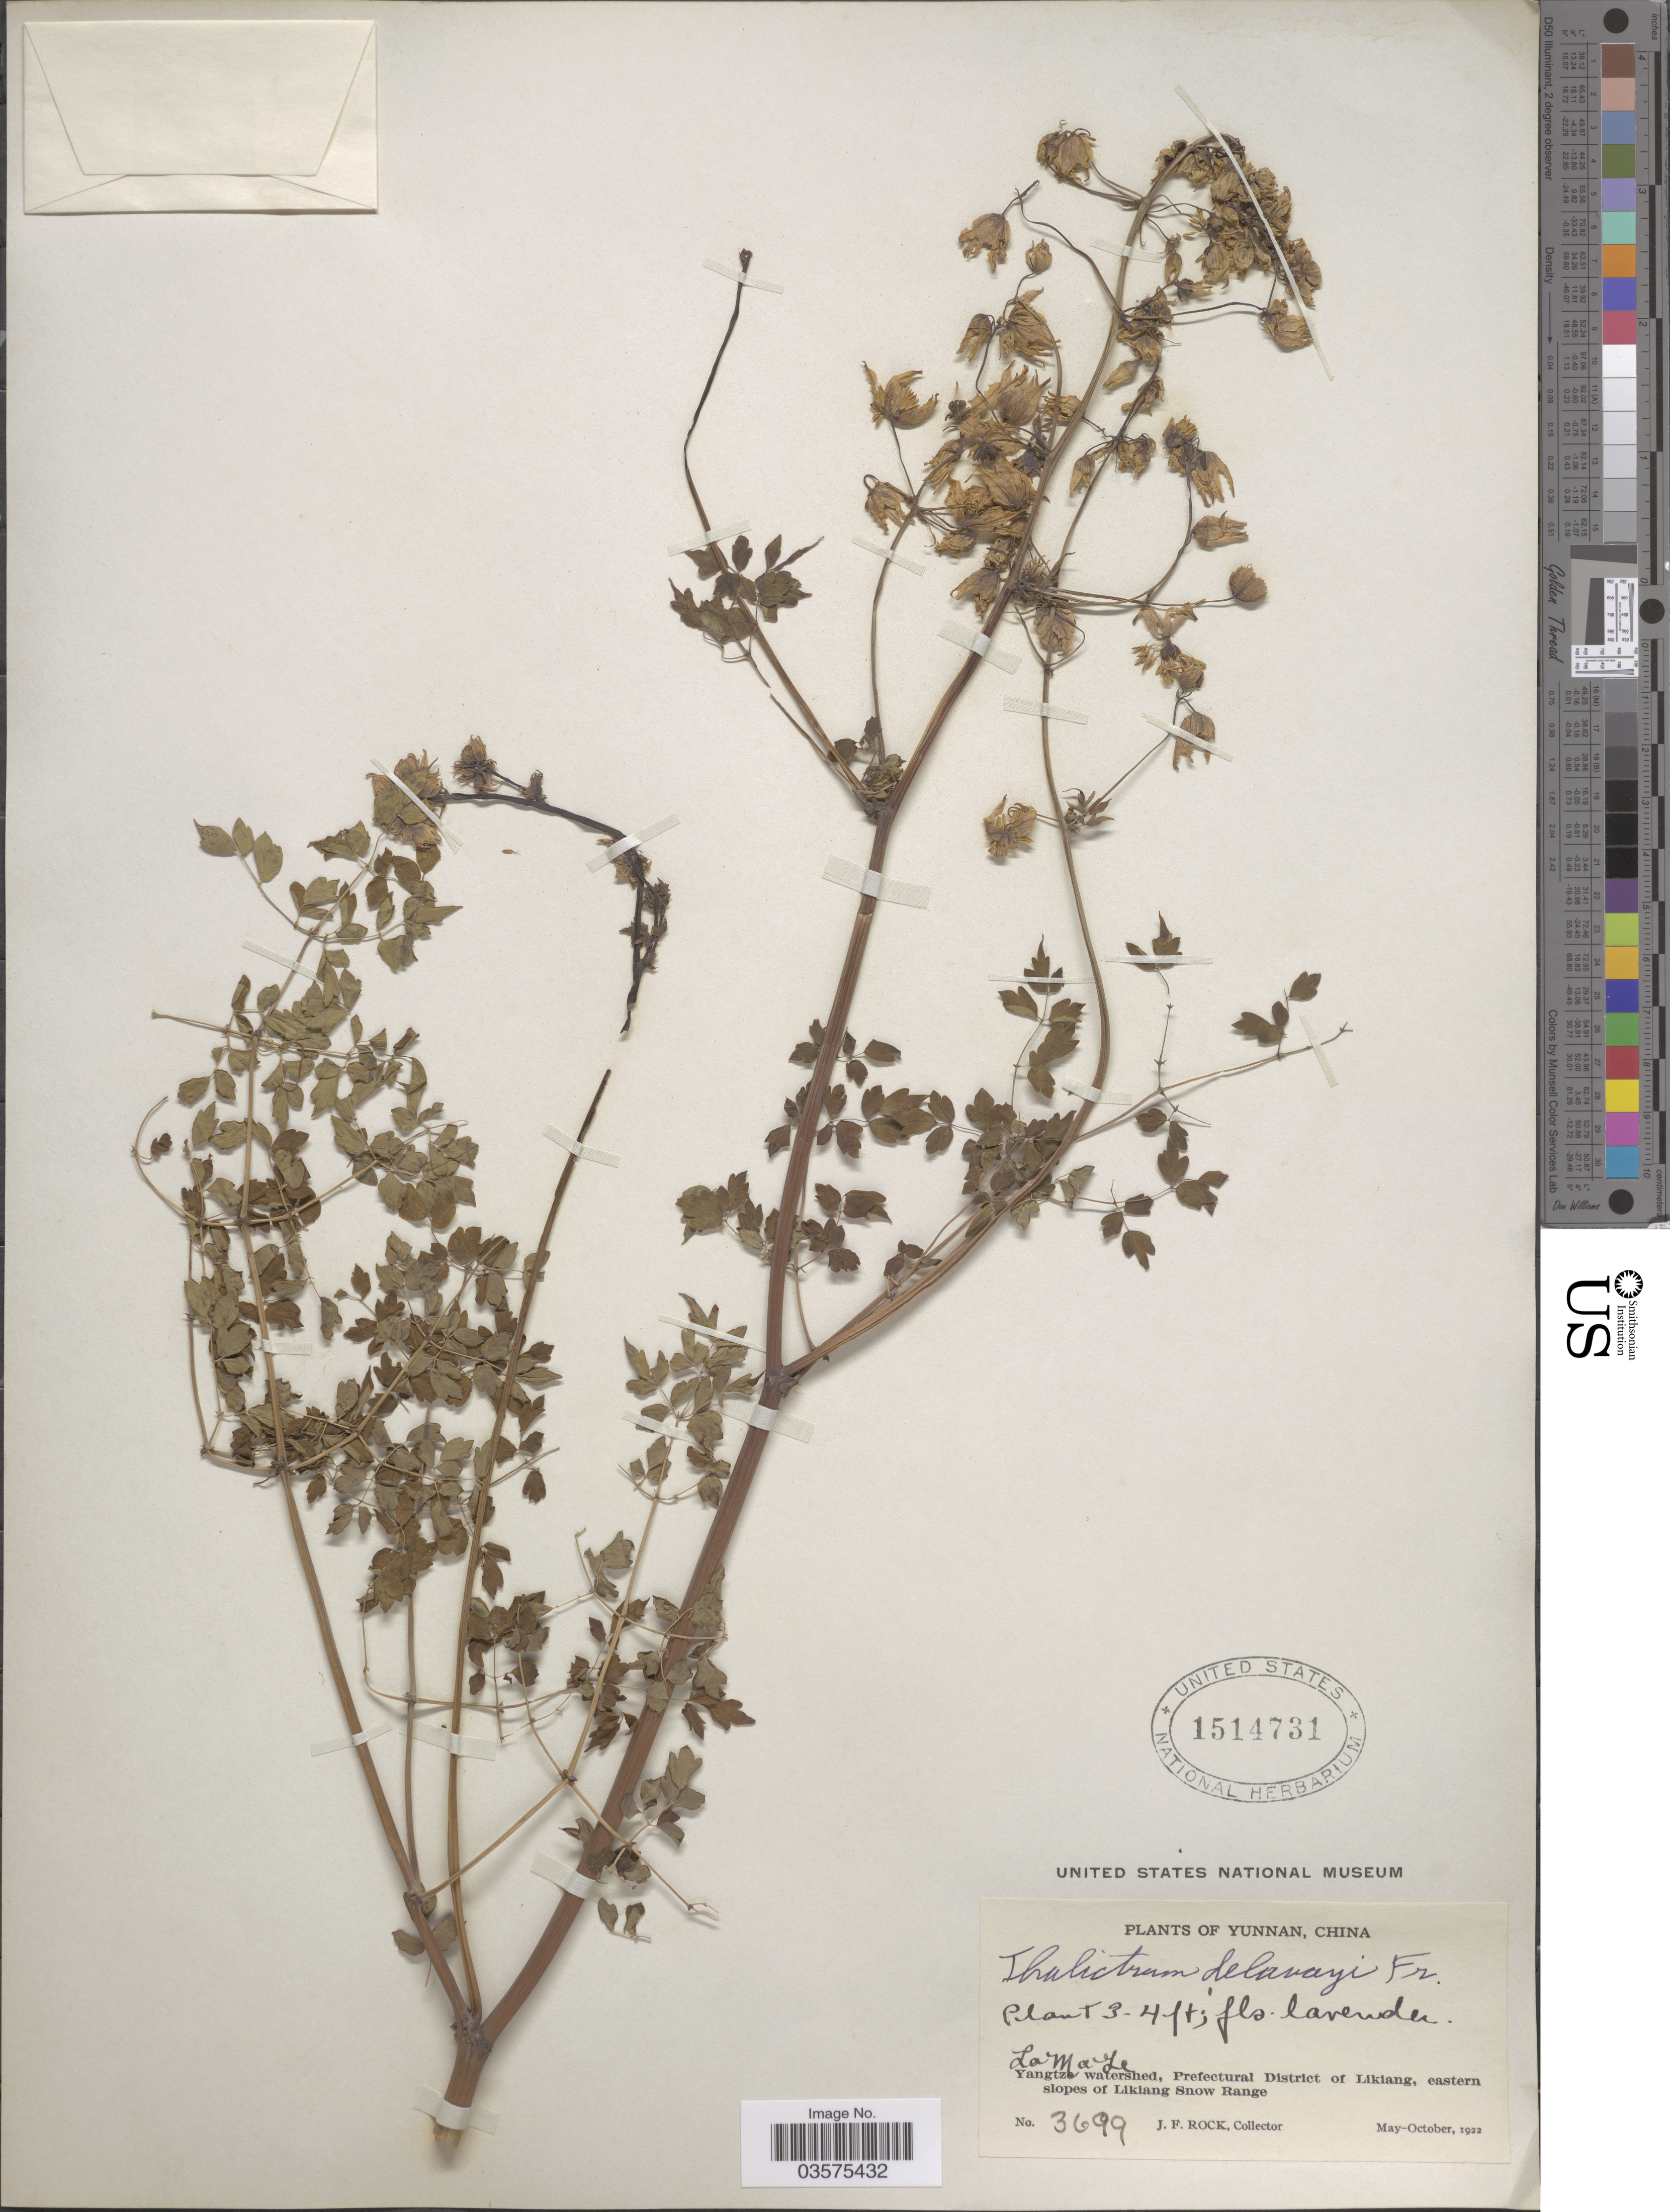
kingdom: Plantae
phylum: Tracheophyta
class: Magnoliopsida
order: Ranunculales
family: Ranunculaceae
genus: Thalictrum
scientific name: Thalictrum delavayi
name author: Franch.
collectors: J. Rock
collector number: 3699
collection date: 1922-05/1922-10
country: China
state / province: Yunnan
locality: La Maze. Yangtze watershed, Prefectural District of Likiang, eastern slopes of Likiang Snow Range.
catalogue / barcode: US 1514731